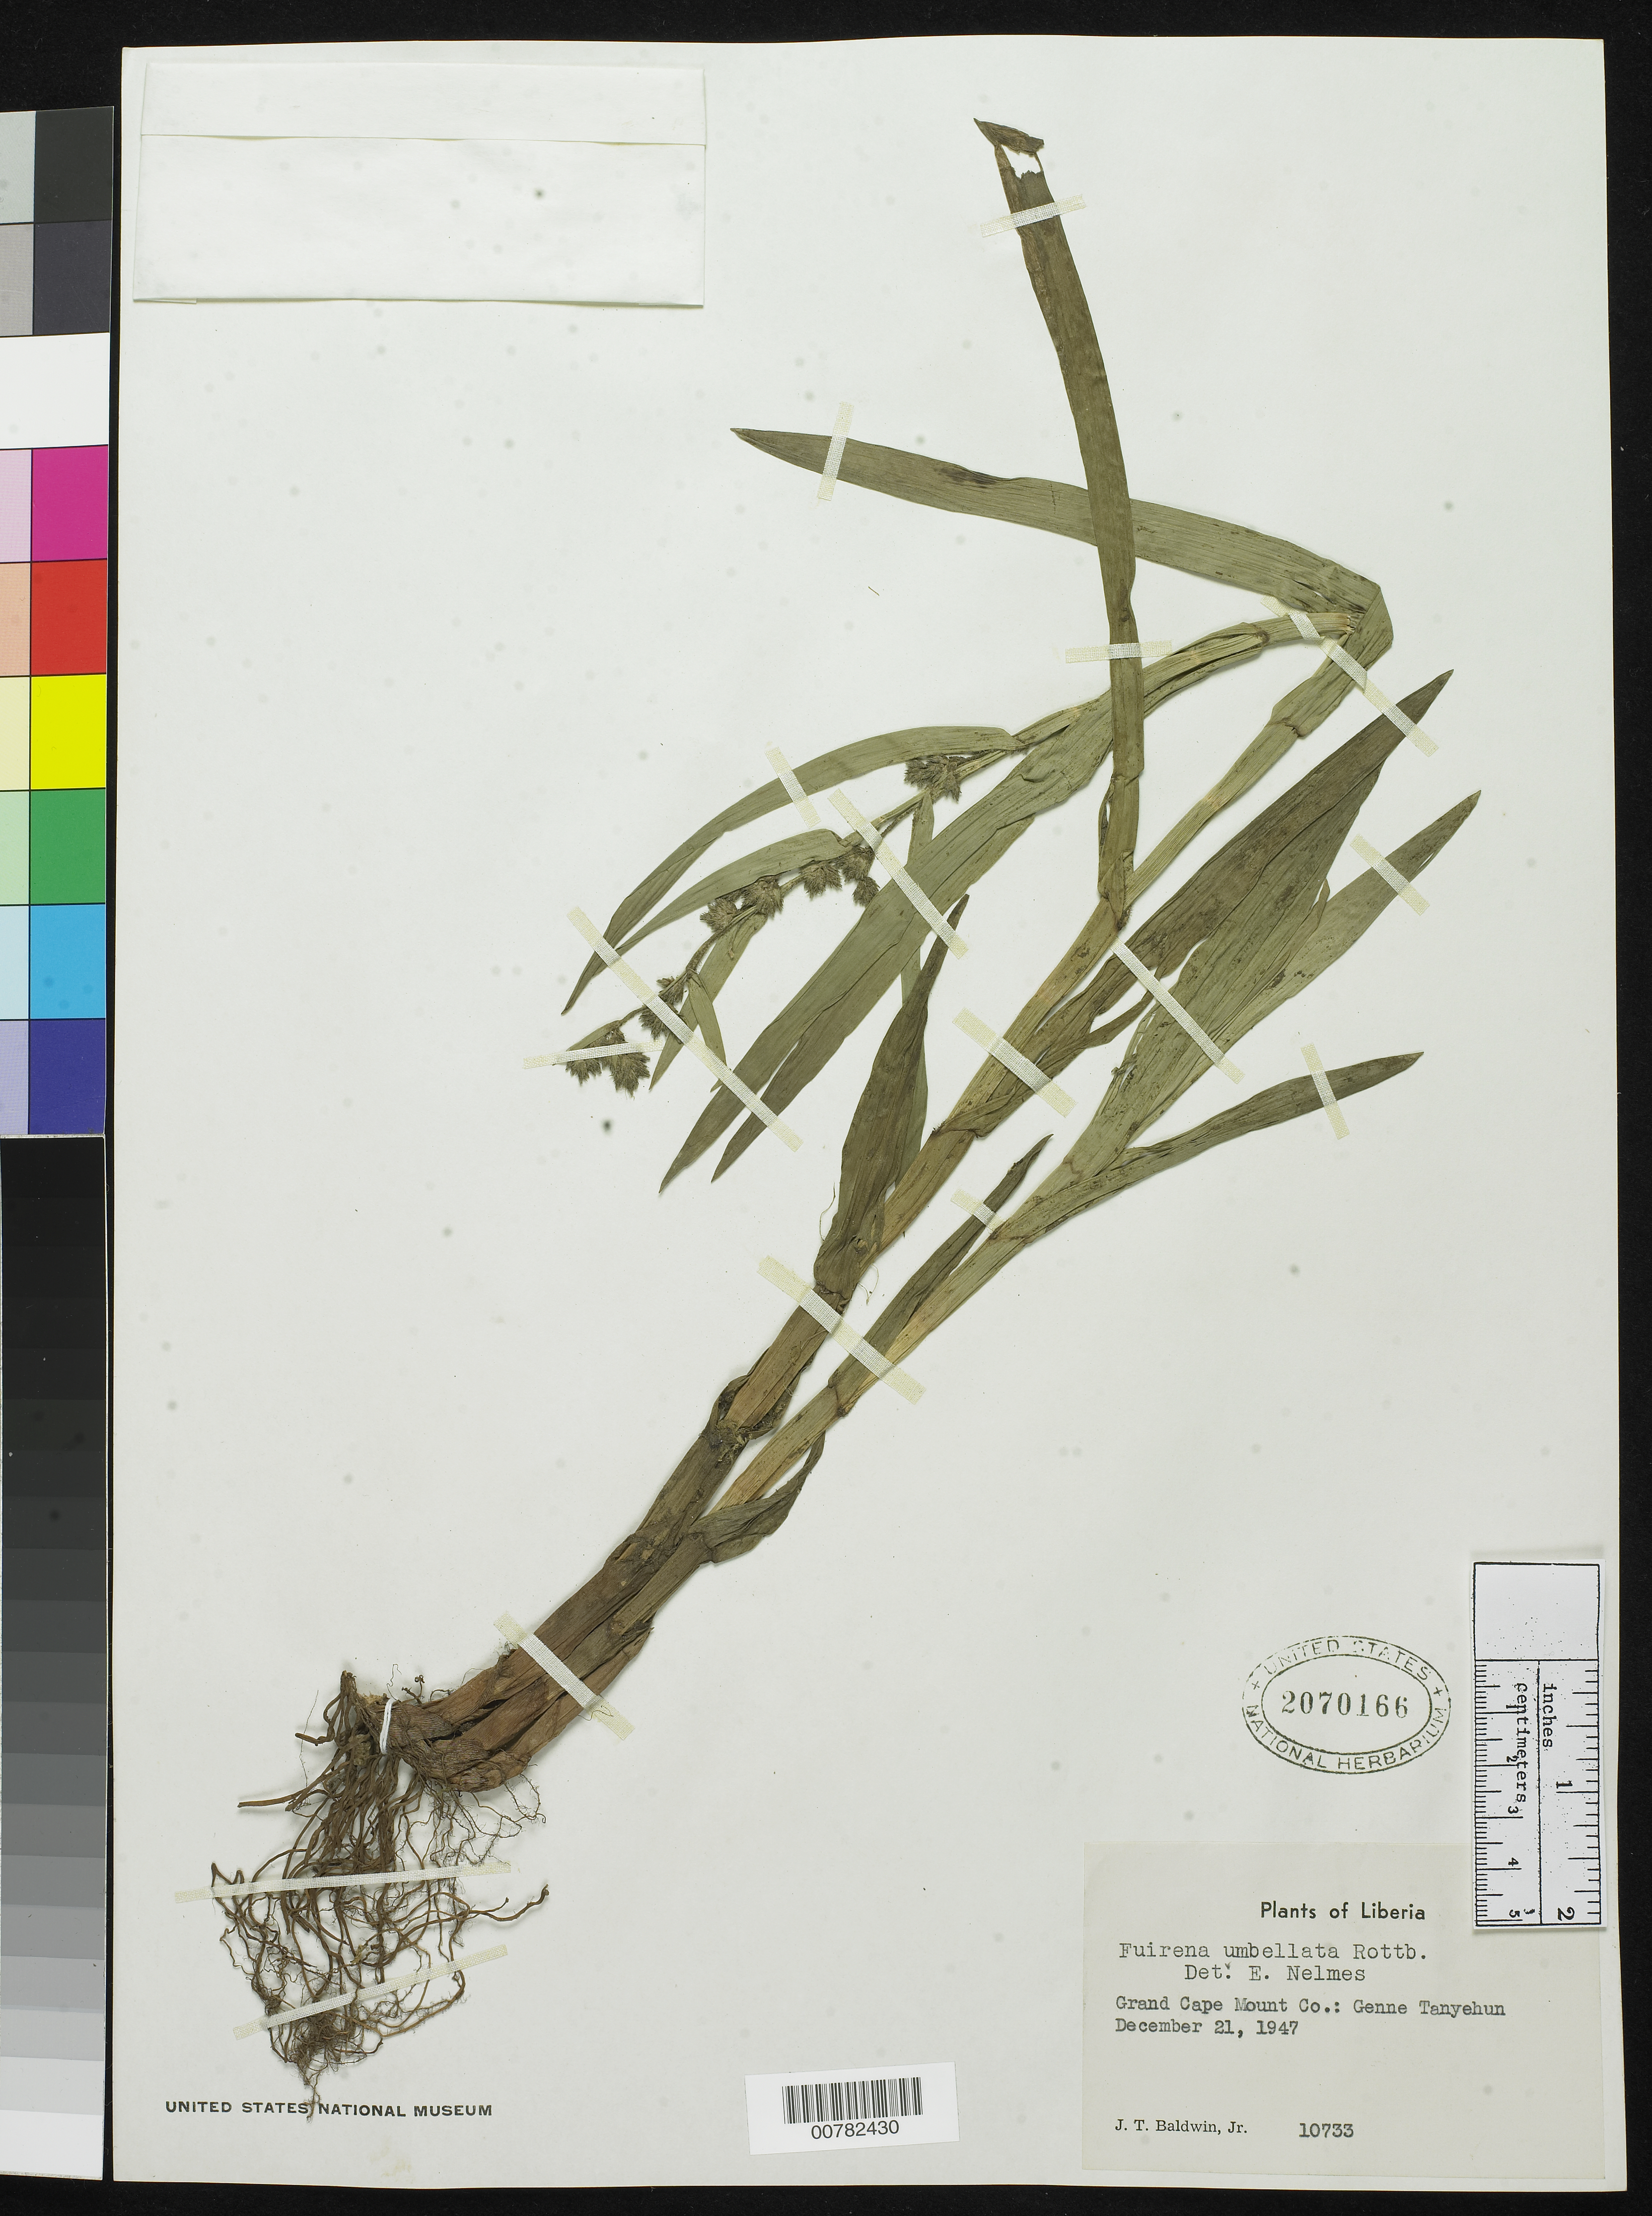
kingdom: Plantae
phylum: Tracheophyta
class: Liliopsida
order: Poales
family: Cyperaceae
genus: Fuirena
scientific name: Fuirena umbellata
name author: Rottb.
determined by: Nelmes, E.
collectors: J. T. Baldwin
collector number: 10733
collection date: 1947-12-21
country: Liberia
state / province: Grand Cape Mount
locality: Genne Tanyehun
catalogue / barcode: US 2070166